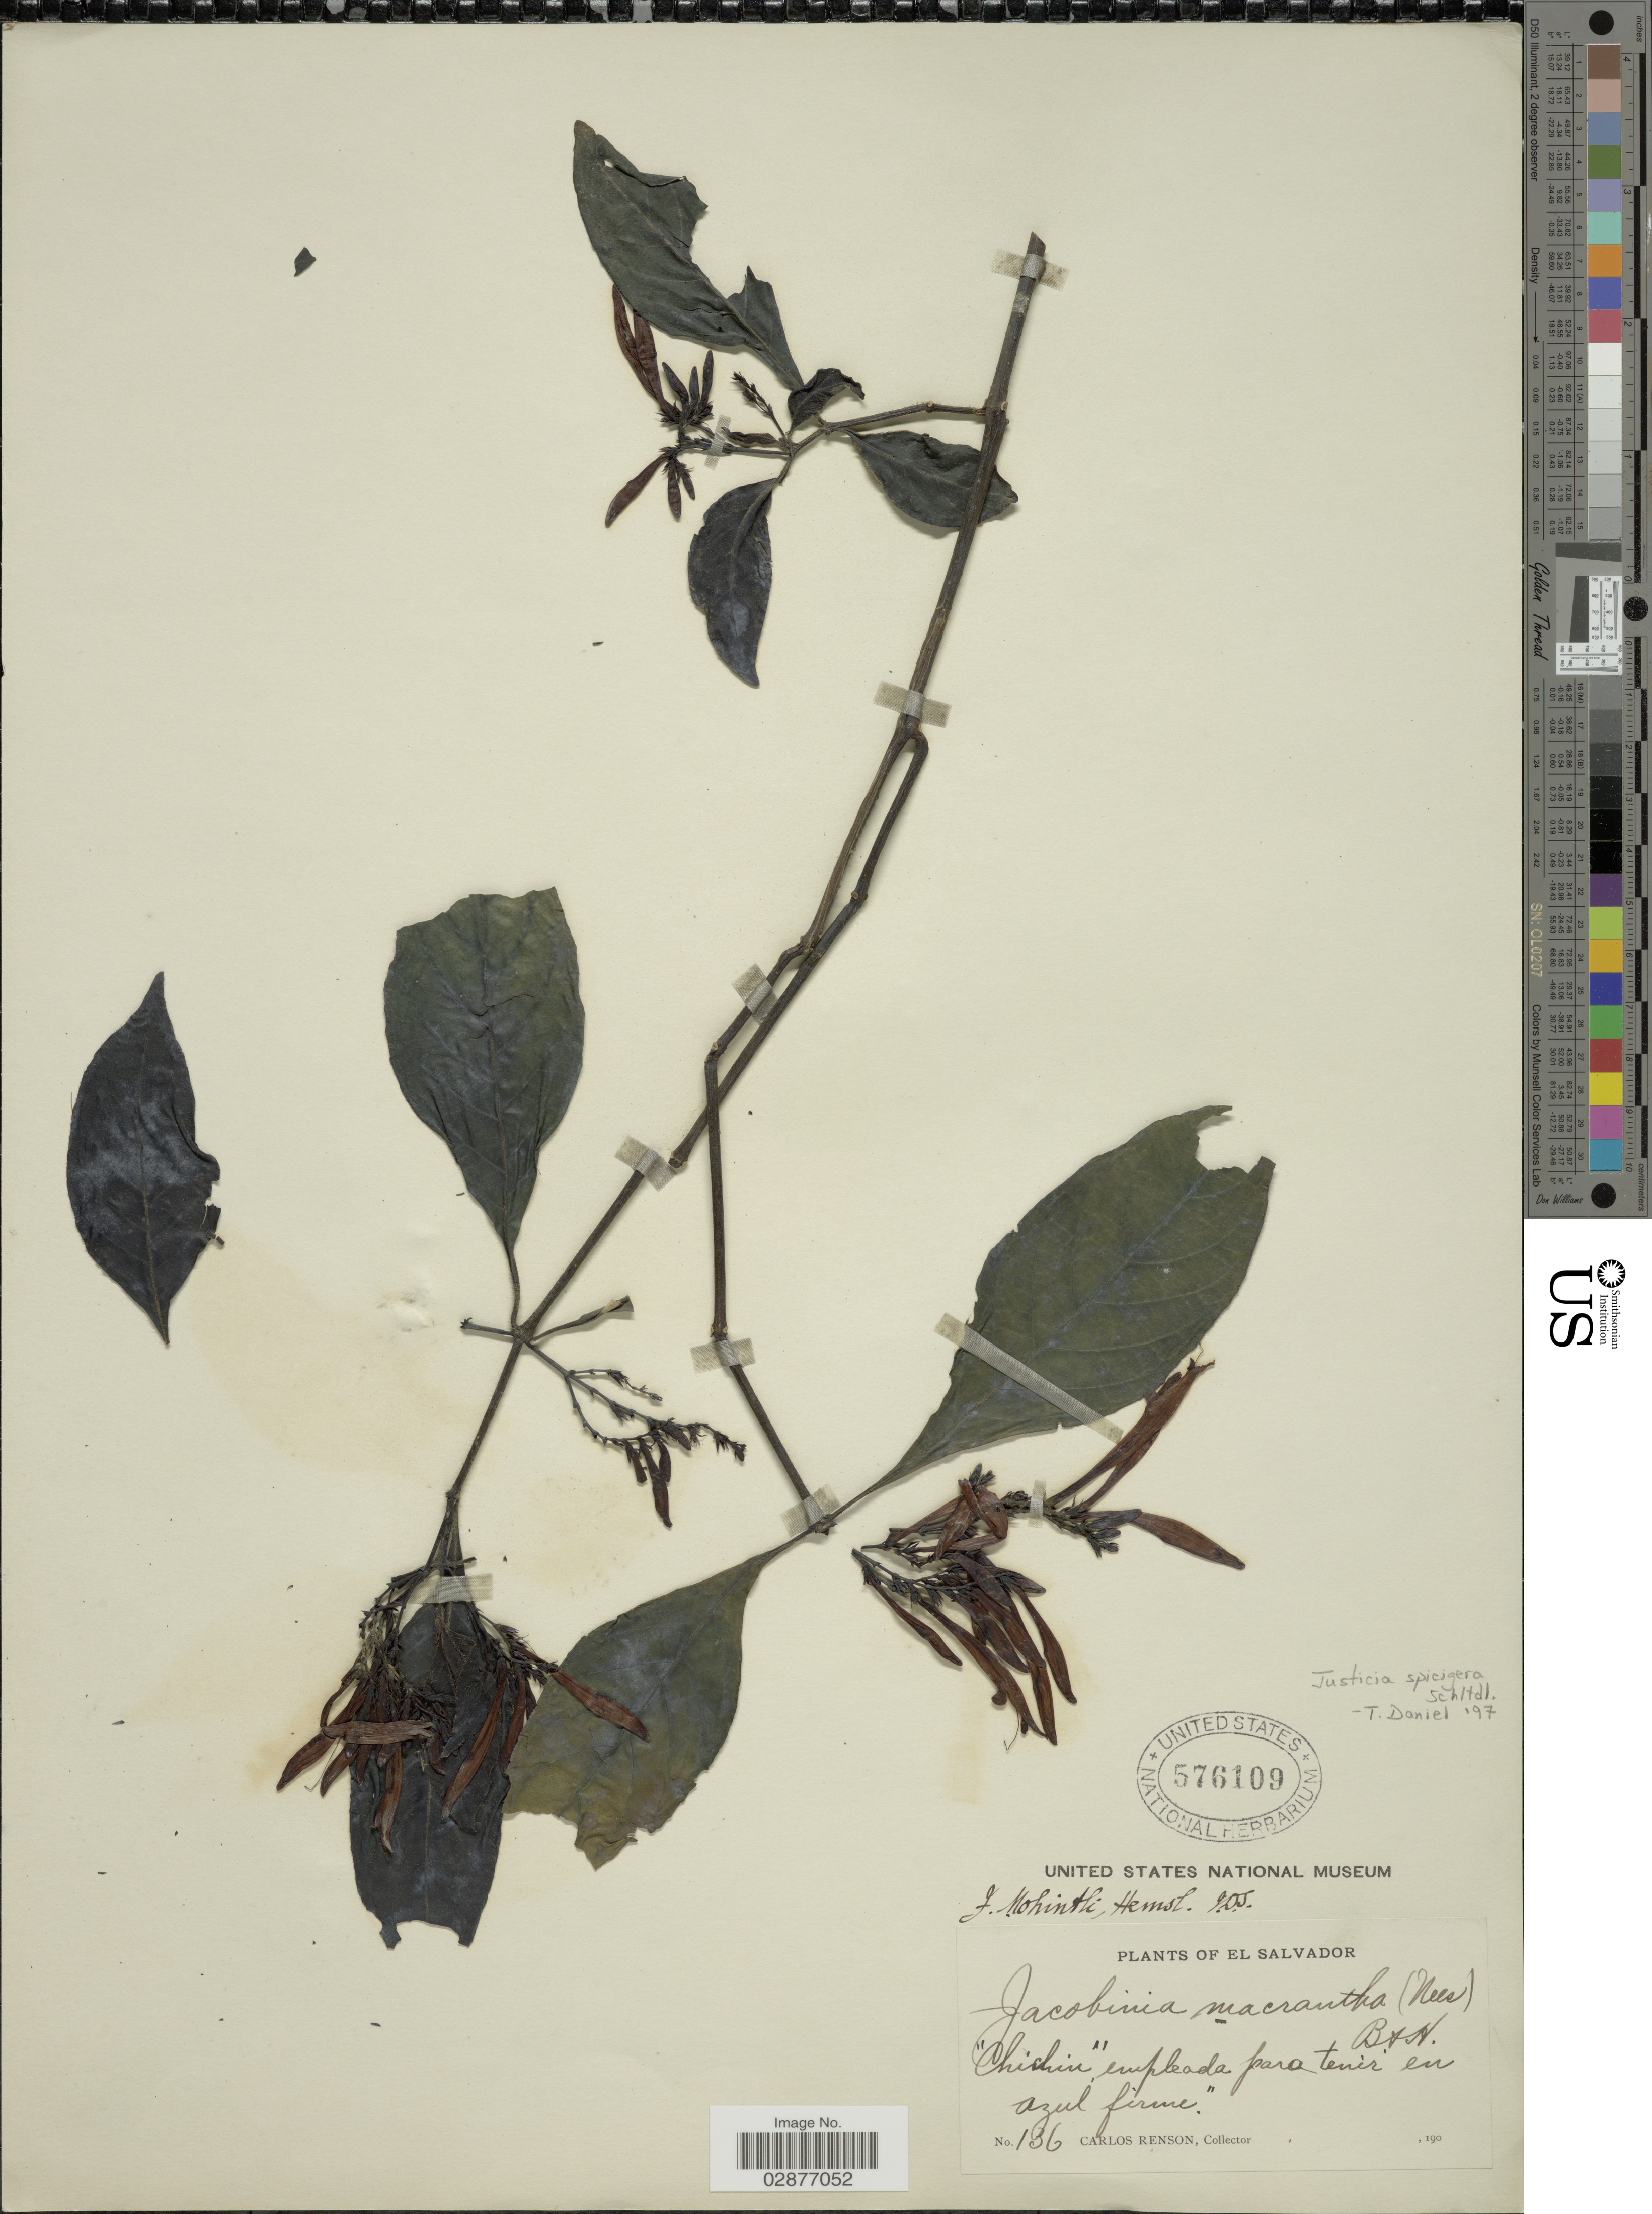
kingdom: Plantae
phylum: Tracheophyta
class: Magnoliopsida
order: Lamiales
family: Acanthaceae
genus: Justicia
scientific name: Justicia spicigera 'Sidicaro'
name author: Schltdl.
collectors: C. Renson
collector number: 136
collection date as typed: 190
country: El Salvador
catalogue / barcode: US 576109